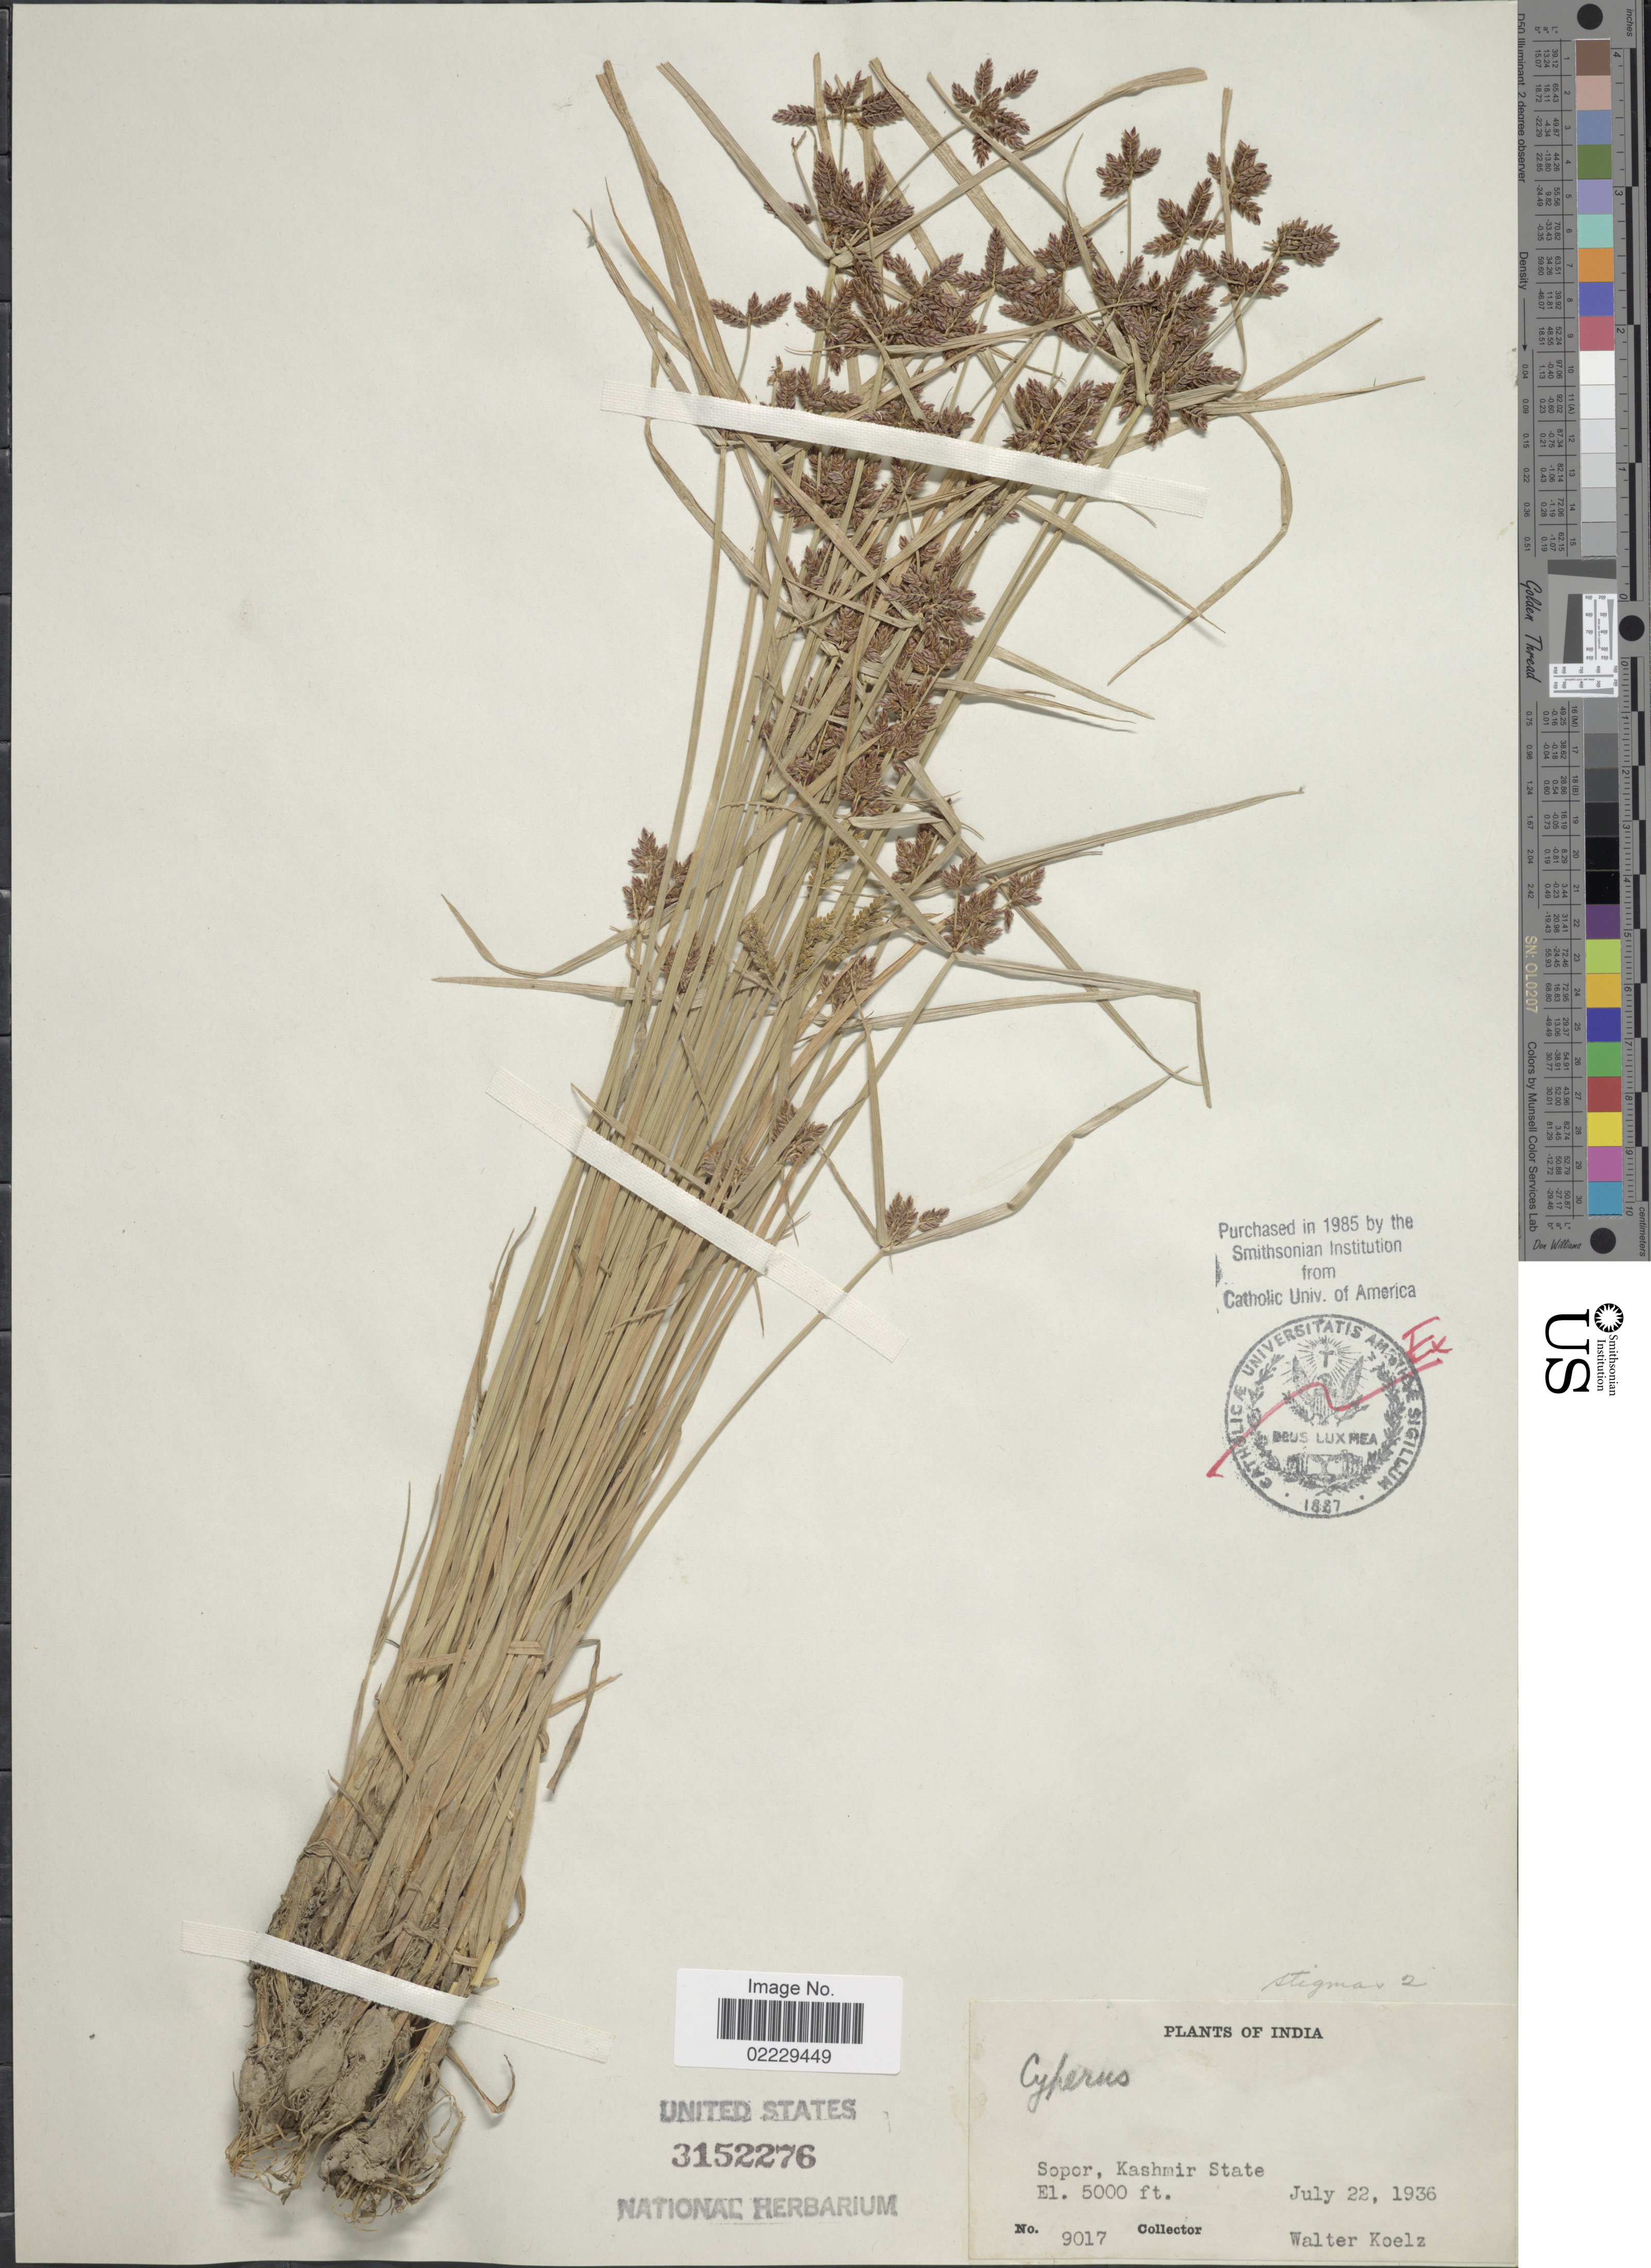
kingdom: Plantae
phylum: Tracheophyta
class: Liliopsida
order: Poales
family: Cyperaceae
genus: Cyperus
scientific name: Cyperus sanguinolentus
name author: Vahl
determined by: Strong, Mark T., (BOT), Smithsonian Institution - National Museum of Natural History (UNITED STATES)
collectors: W. N. Koelz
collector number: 9017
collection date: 1936-07-22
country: India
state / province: Jammu and Kashmir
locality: Sopor, Kashmir State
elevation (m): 1524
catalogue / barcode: US 3152276